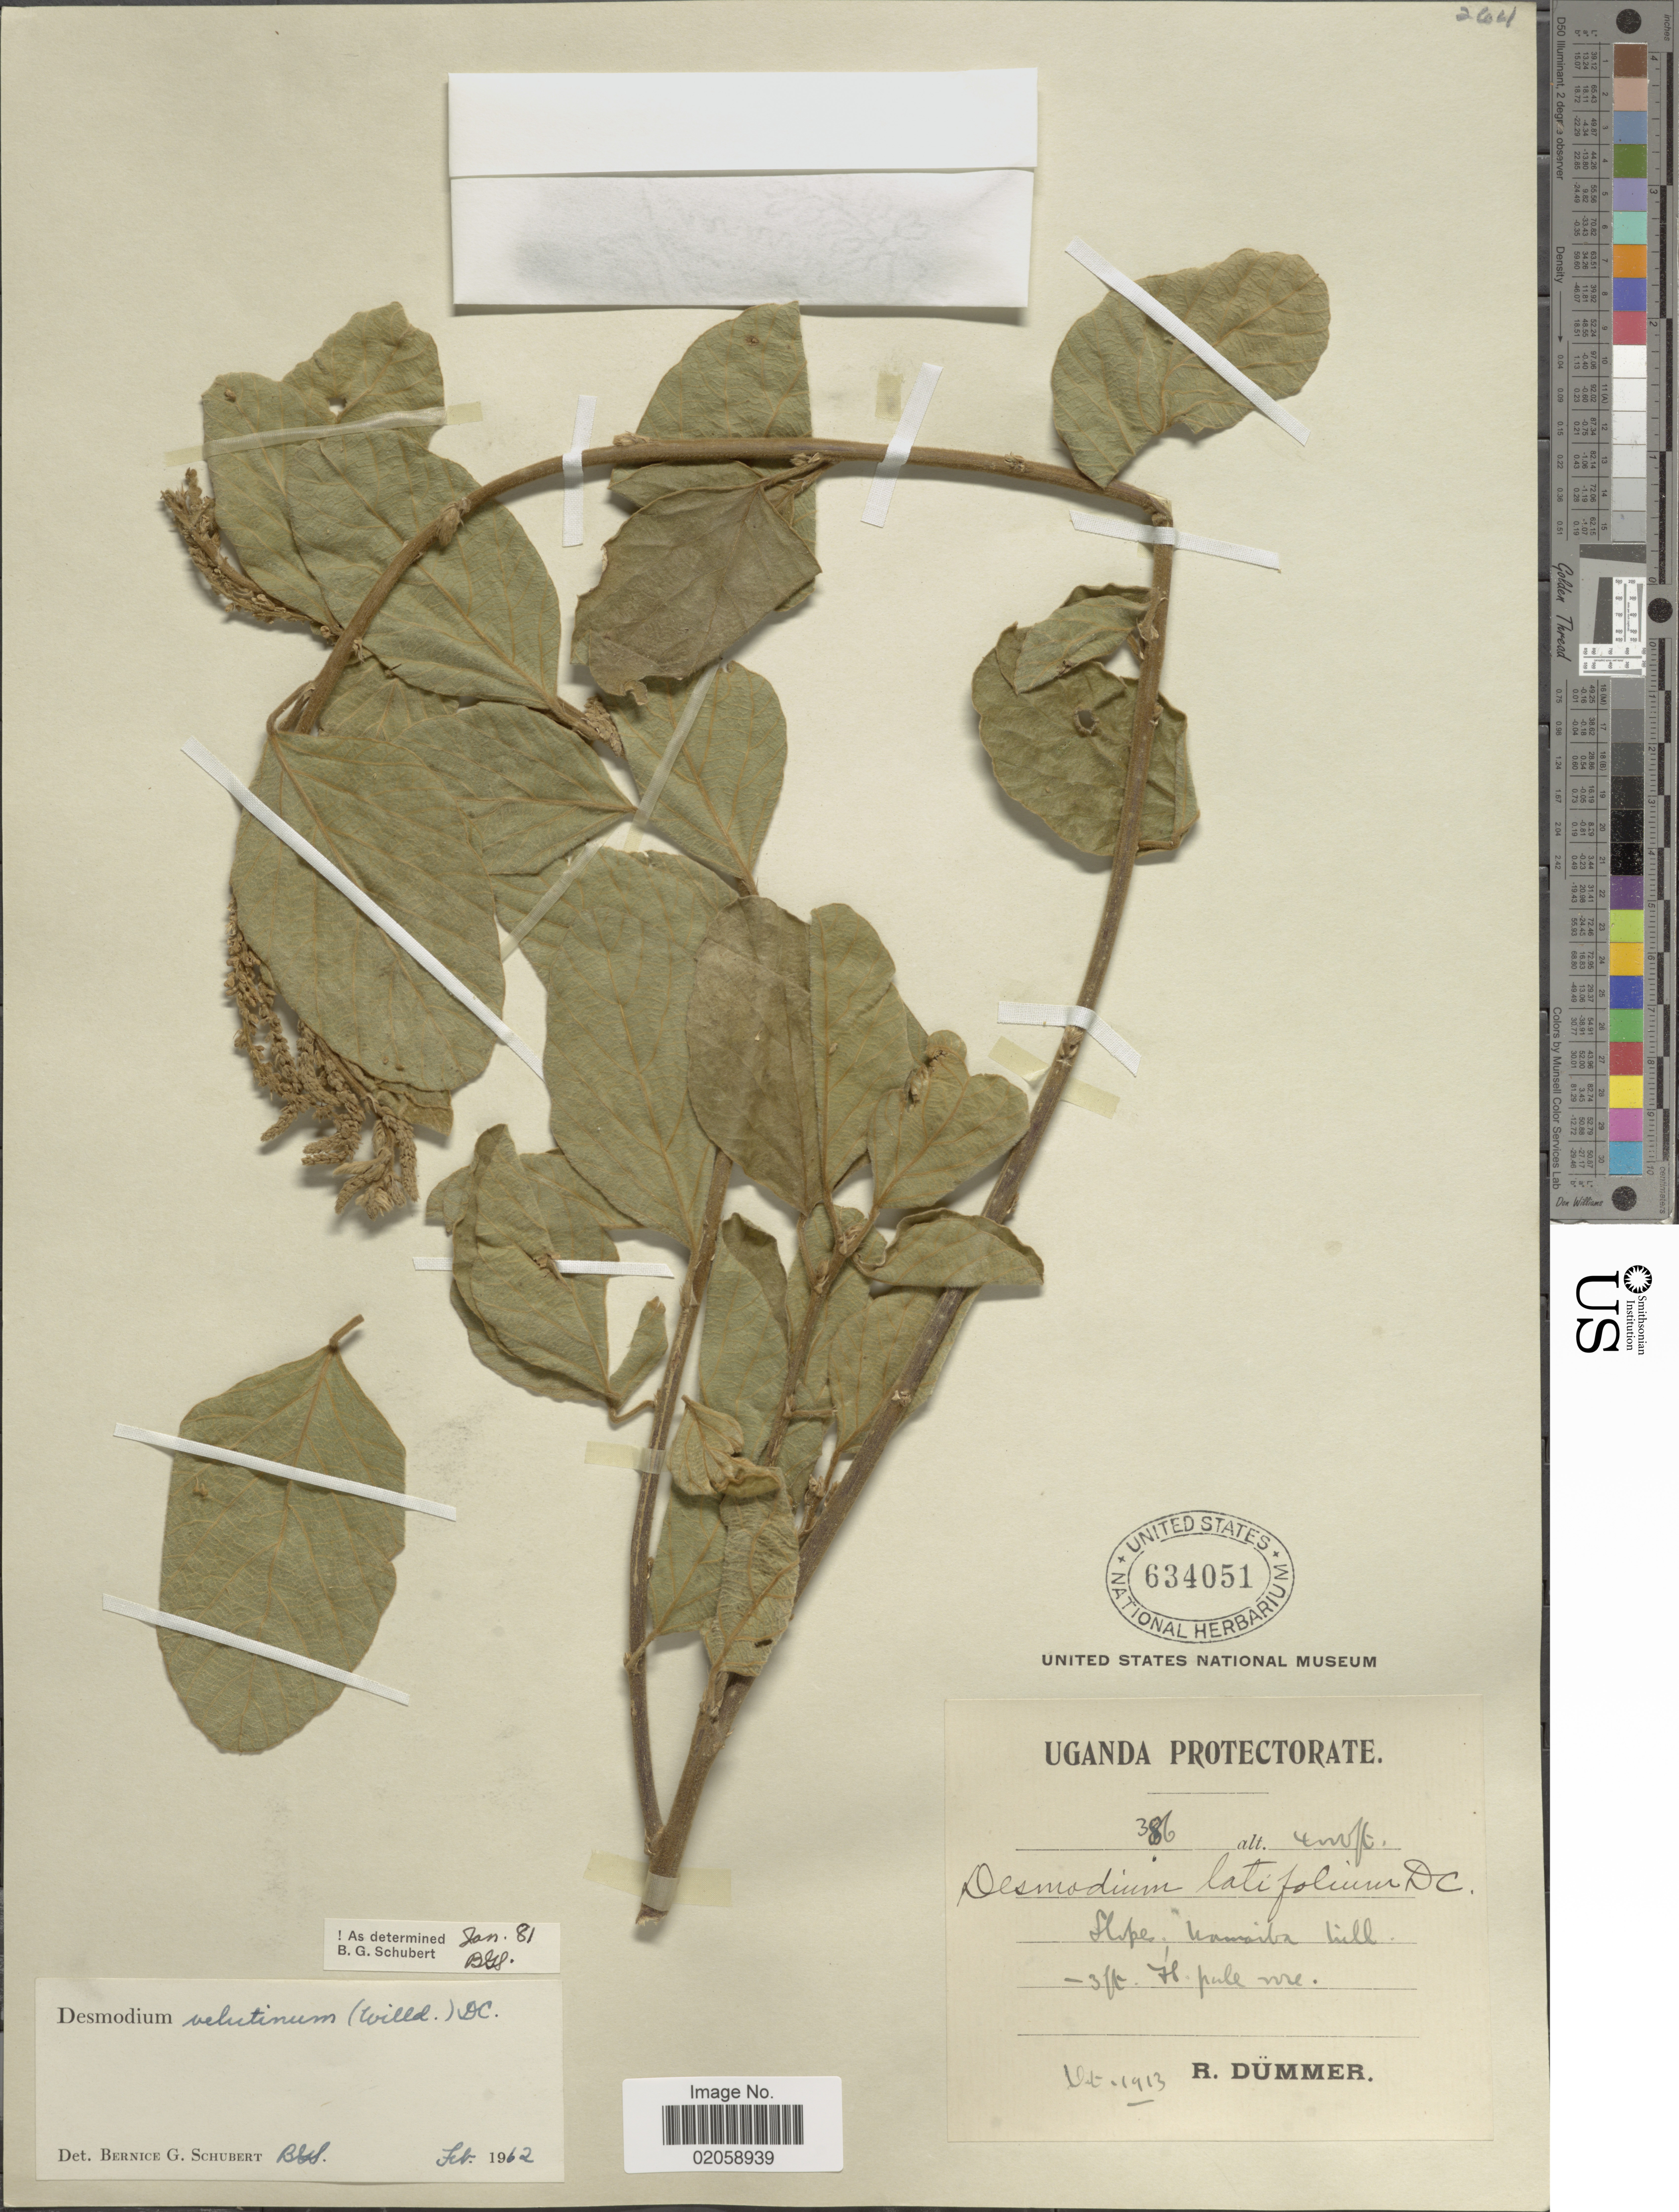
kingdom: Plantae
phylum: Tracheophyta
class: Magnoliopsida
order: Fabales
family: Fabaceae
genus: Polhillides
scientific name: Polhillides velutina subsp. velutina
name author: (Willd.) H. Ohashi & K. Ohashi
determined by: Strong, Mark T., (BOT), Smithsonian Institution - National Museum of Natural History (UNITED STATES)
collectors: R. A. Dümmer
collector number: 386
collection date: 1913-10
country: Uganda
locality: Slopes. Namaiba hill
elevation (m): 1219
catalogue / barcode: US 634051